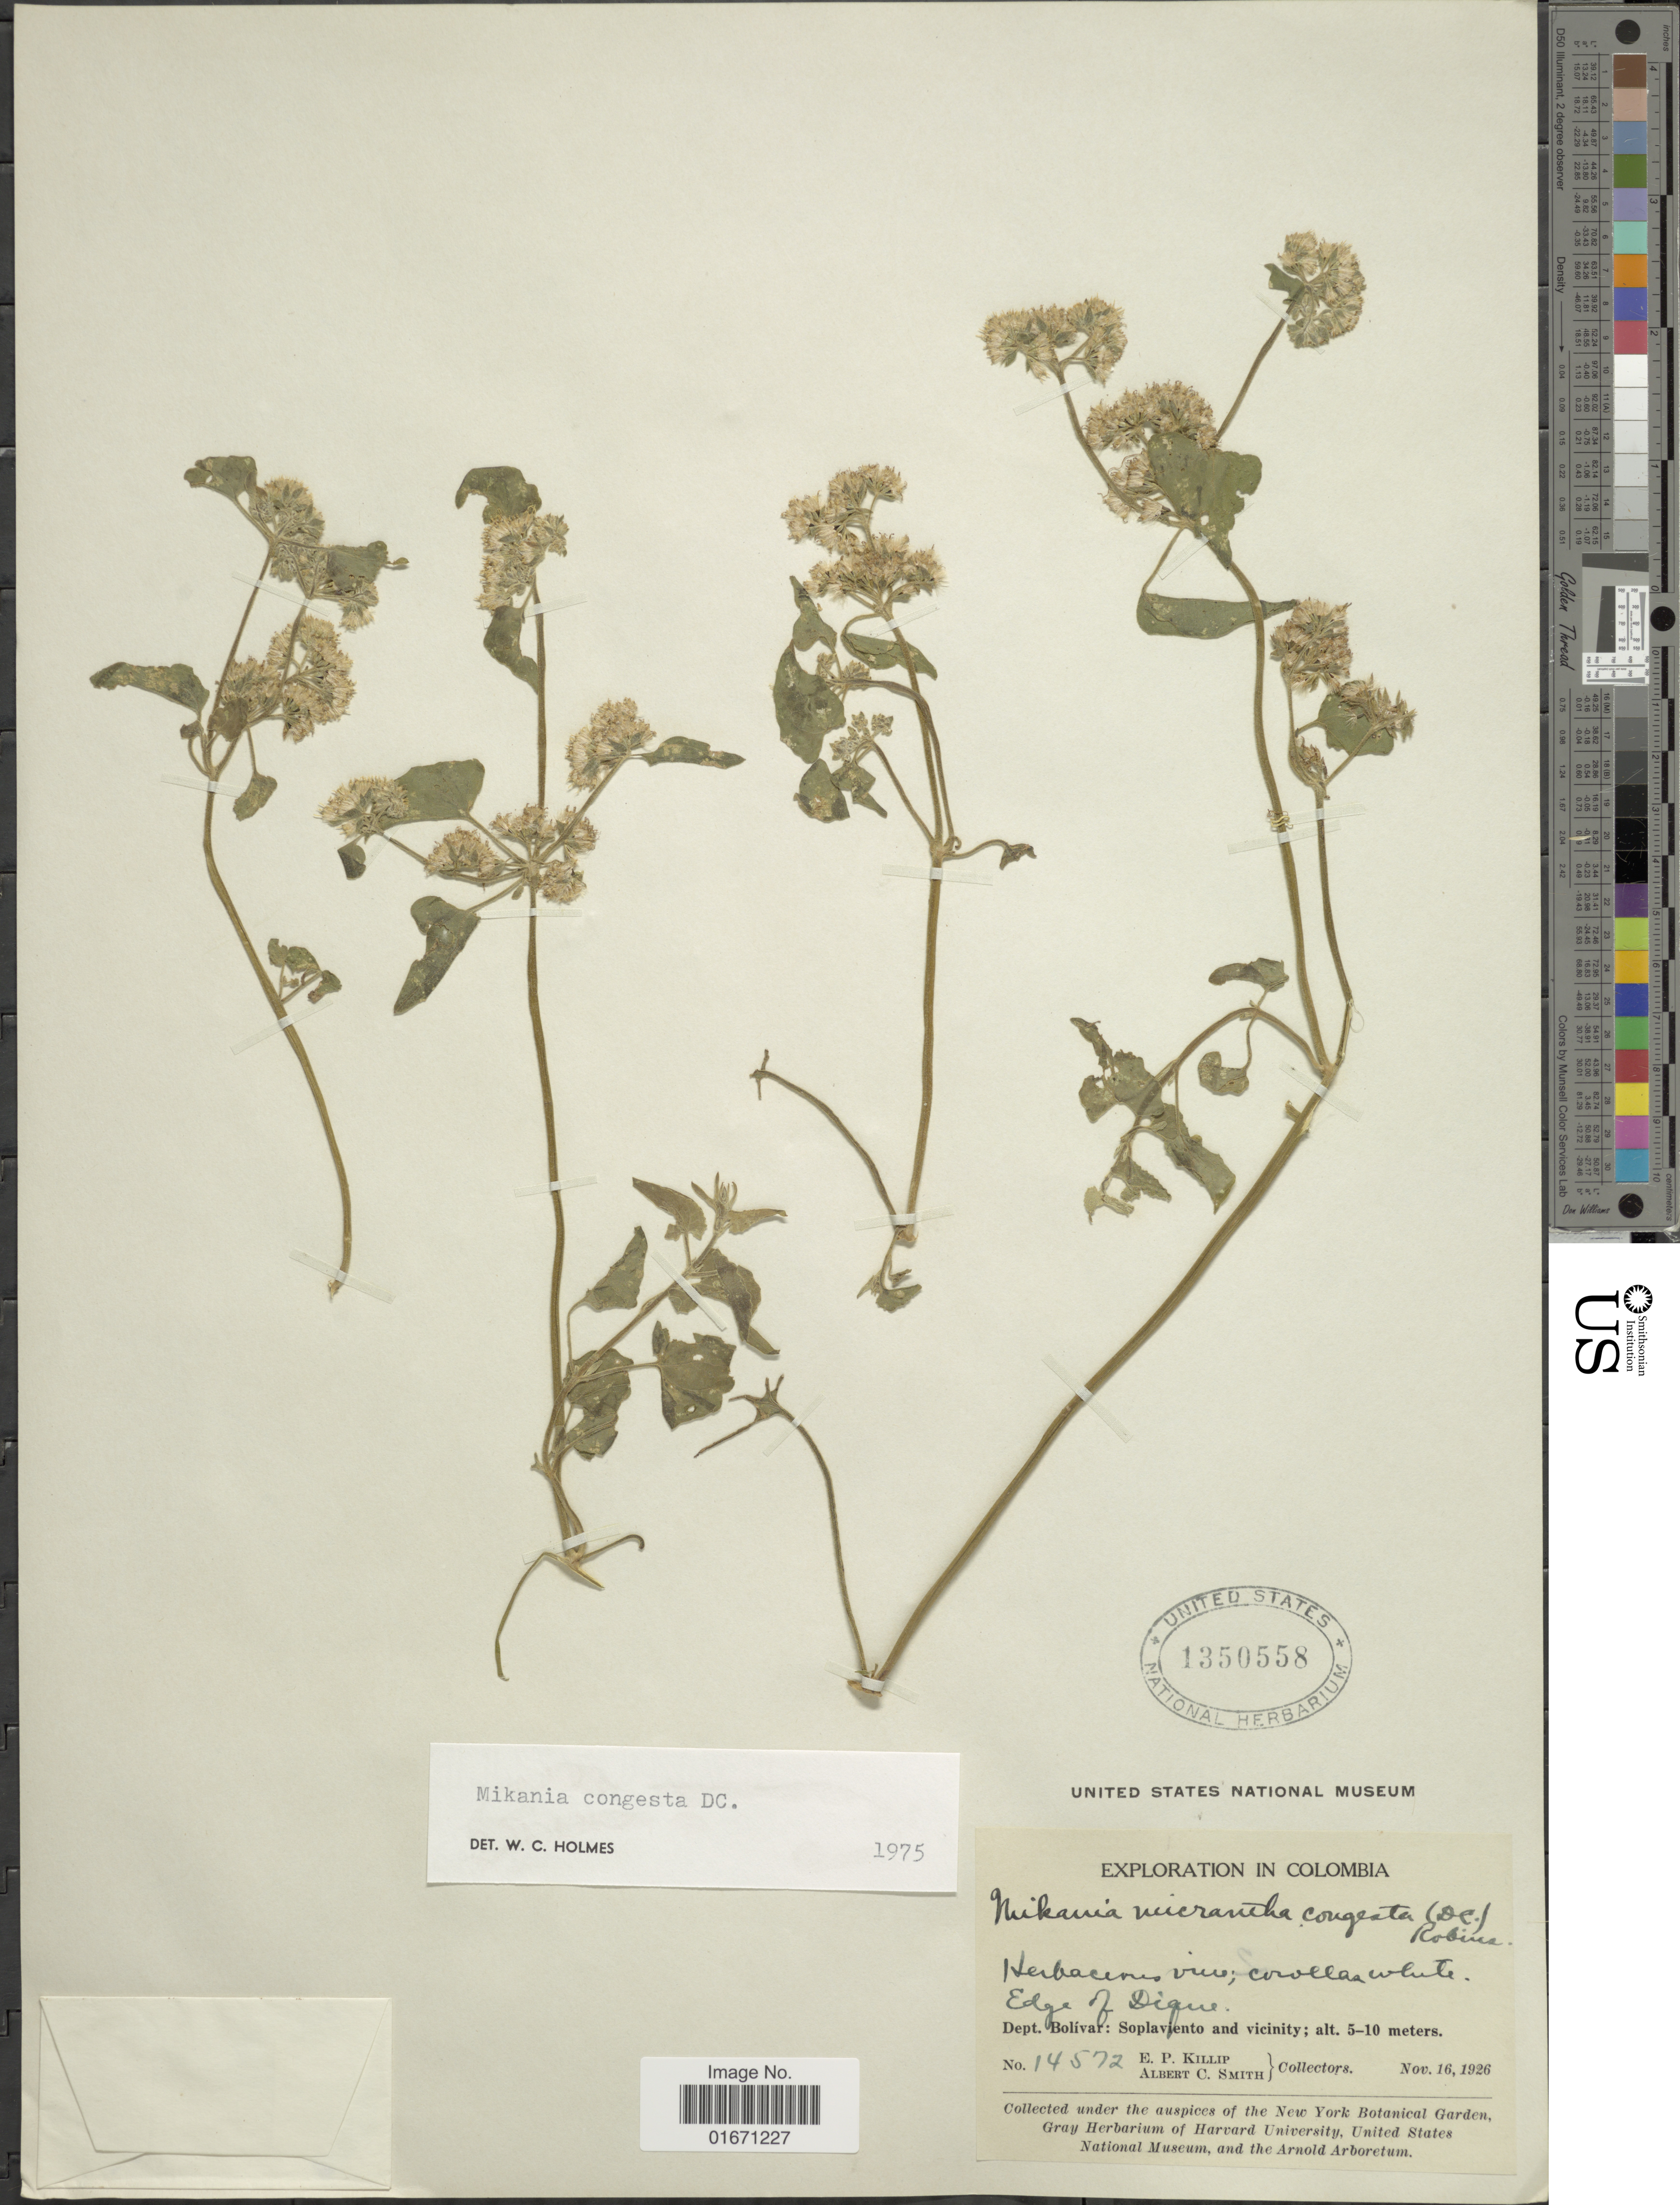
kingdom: Plantae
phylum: Tracheophyta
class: Magnoliopsida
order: Asterales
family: Asteraceae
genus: Mikania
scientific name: Mikania congesta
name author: DC.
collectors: E. P. Killip & A. C. Smith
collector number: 14572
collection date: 1926-11-16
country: Colombia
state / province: Bolívar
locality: Edge of Dique, Soplaviento and vicinity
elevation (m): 5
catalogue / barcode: US 1350558